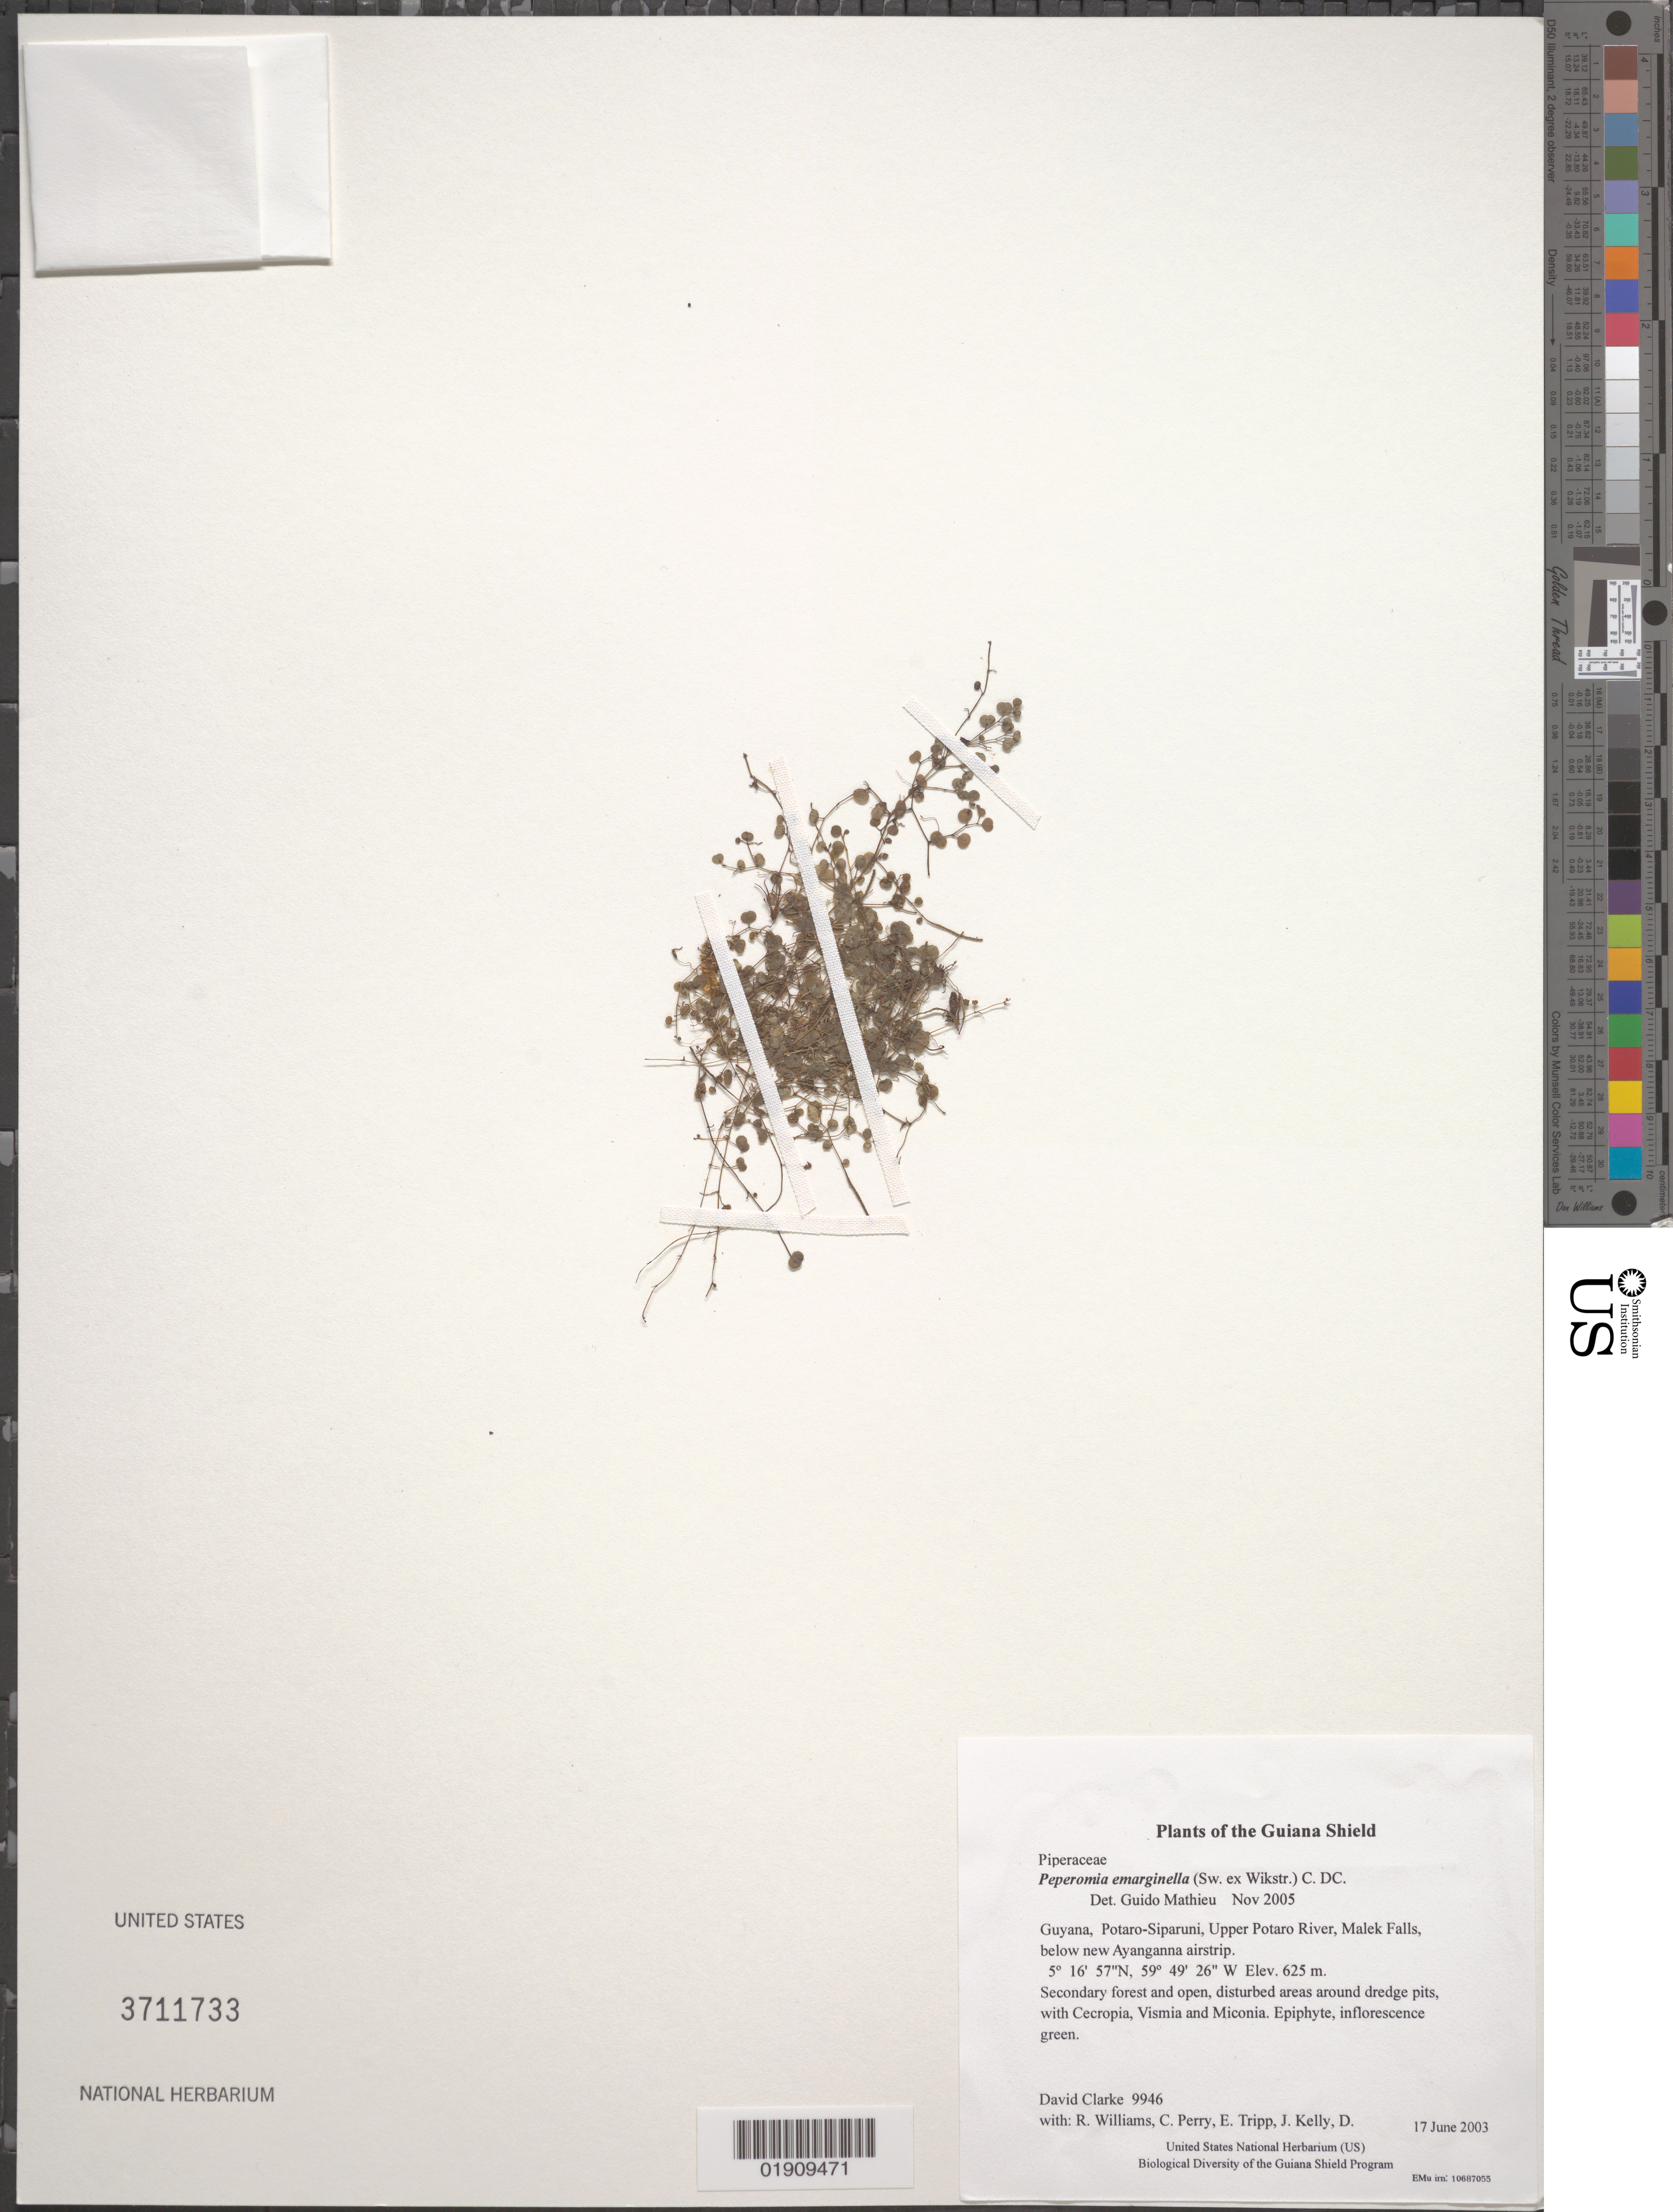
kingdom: Plantae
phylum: Tracheophyta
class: Magnoliopsida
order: Piperales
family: Piperaceae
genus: Peperomia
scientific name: Peperomia emarginella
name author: (Sw. ex Wikstr.) C. DC.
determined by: Mathieu, Guido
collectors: H. D. Clarke, R. Williams, C. Perry, E. Tripp, J. Kelly, D. Gittens & S. R. Stern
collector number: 9946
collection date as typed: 17 June 2003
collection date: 2003-06-17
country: Guyana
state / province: Potaro-Siparuni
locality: Upper Potaro River, Malek Falls, below new Ayanganna airstrip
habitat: Secondary forest and open, disturbed areas around dredge pits, with Cecropia, Vismia and Miconia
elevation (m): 625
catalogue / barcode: US 3711733